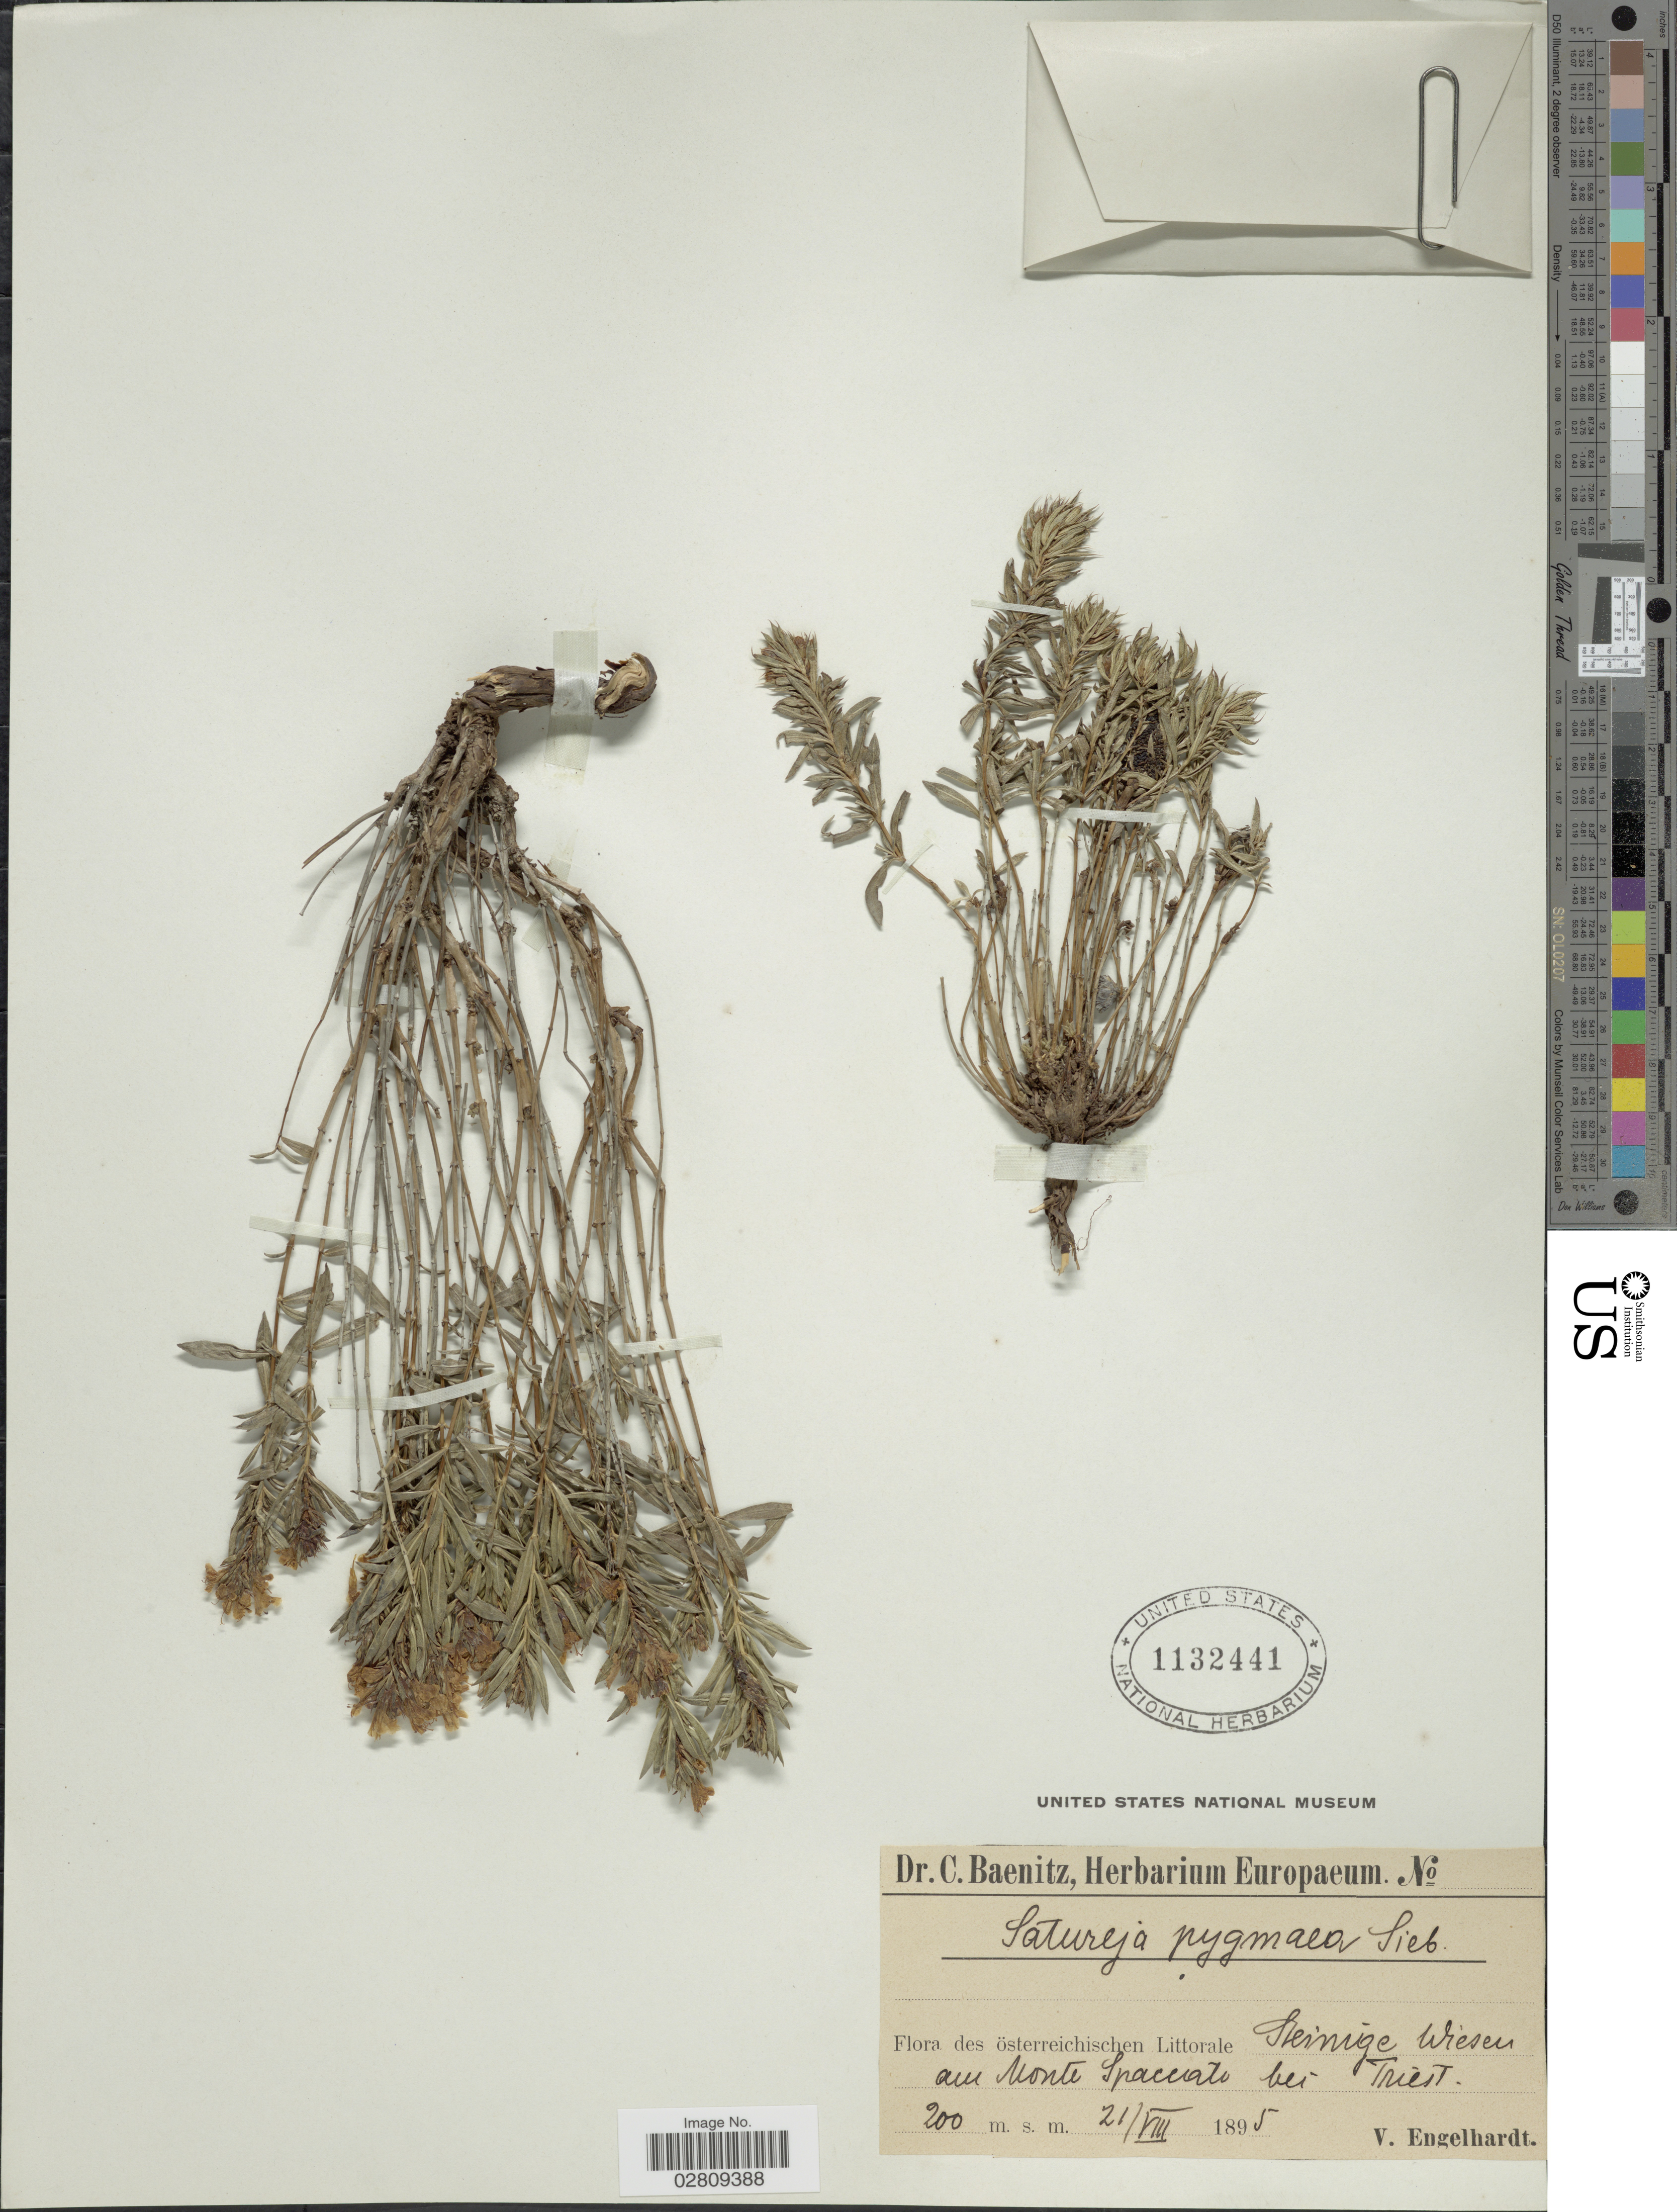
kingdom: Plantae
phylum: Tracheophyta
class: Magnoliopsida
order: Lamiales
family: Lamiaceae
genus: Satureja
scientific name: Satureja subspicata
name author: Bartl. ex Vis.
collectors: V. Engelhardt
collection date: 1895-08-21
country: Austria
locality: Österreichischen Littorale Steinige Wiesen am Monte Spacciato [interpreted] bei Triest.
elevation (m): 200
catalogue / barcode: US 1132441